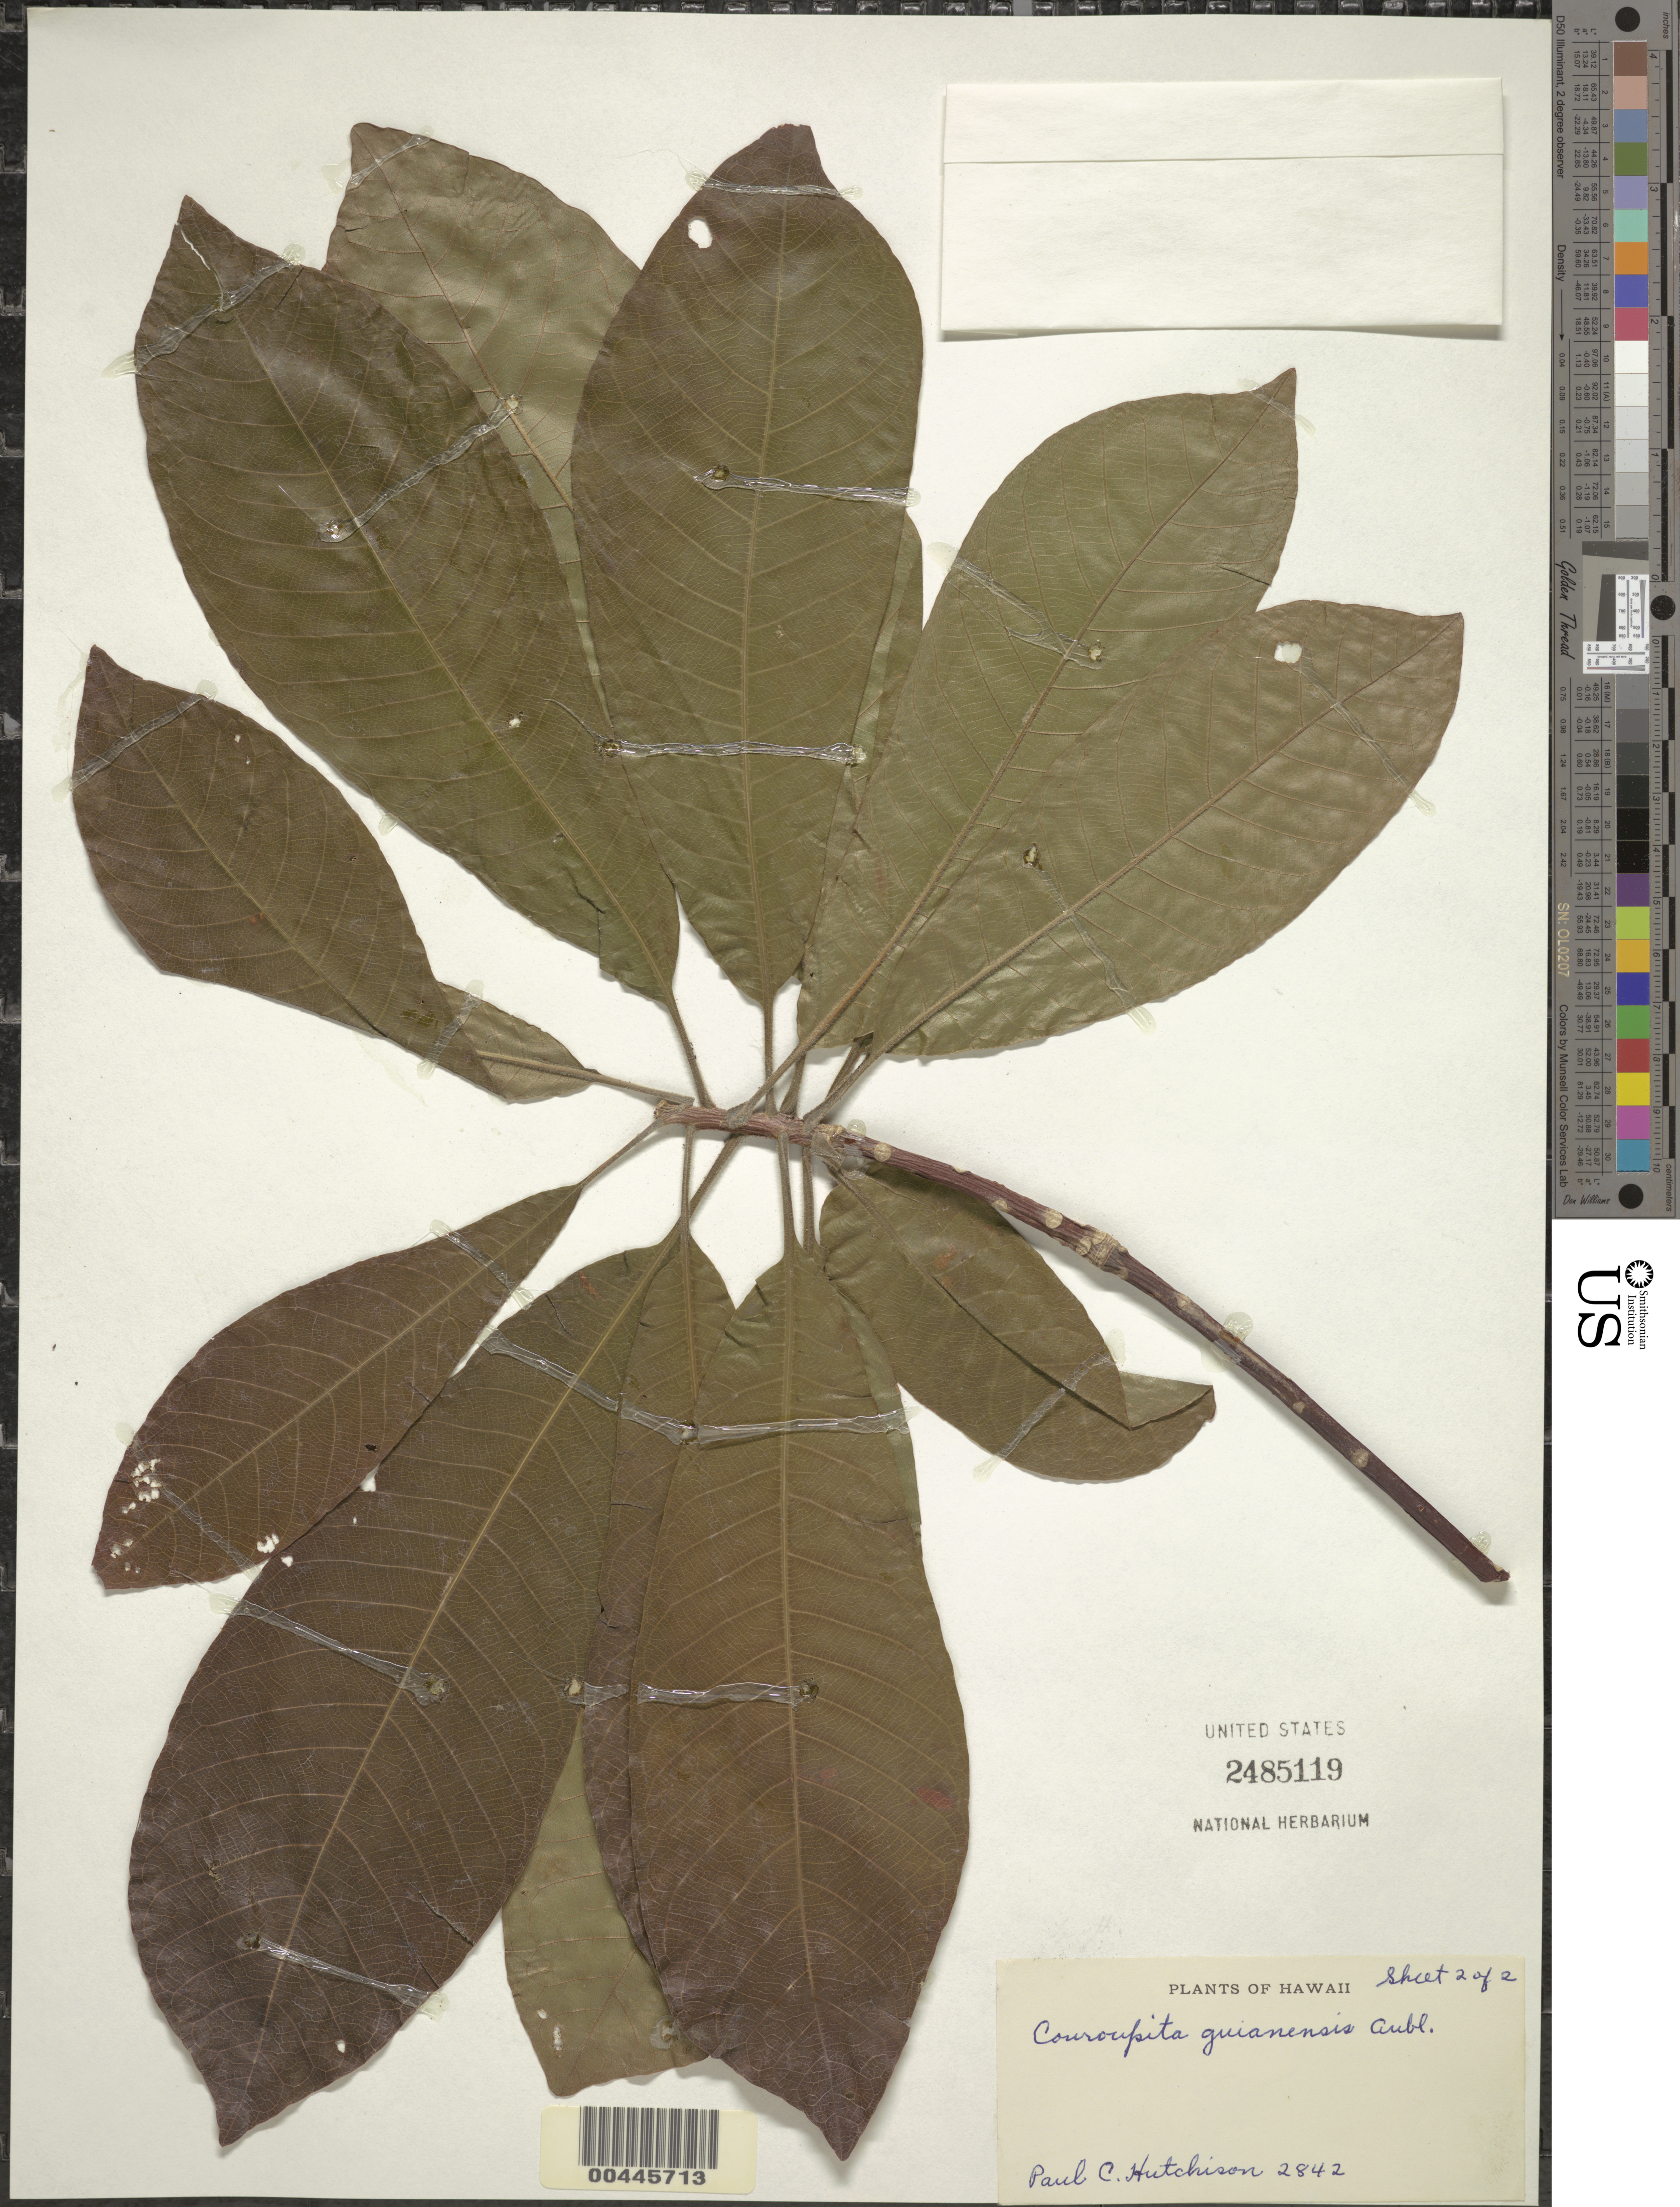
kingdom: Plantae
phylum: Tracheophyta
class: Magnoliopsida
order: Ericales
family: Lecythidaceae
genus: Couroupita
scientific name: Couroupita guianensis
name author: Aubl.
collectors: P. C. Hutchison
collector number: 2842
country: United States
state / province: Hawaii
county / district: Hawaii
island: Hawaii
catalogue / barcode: US 2485119